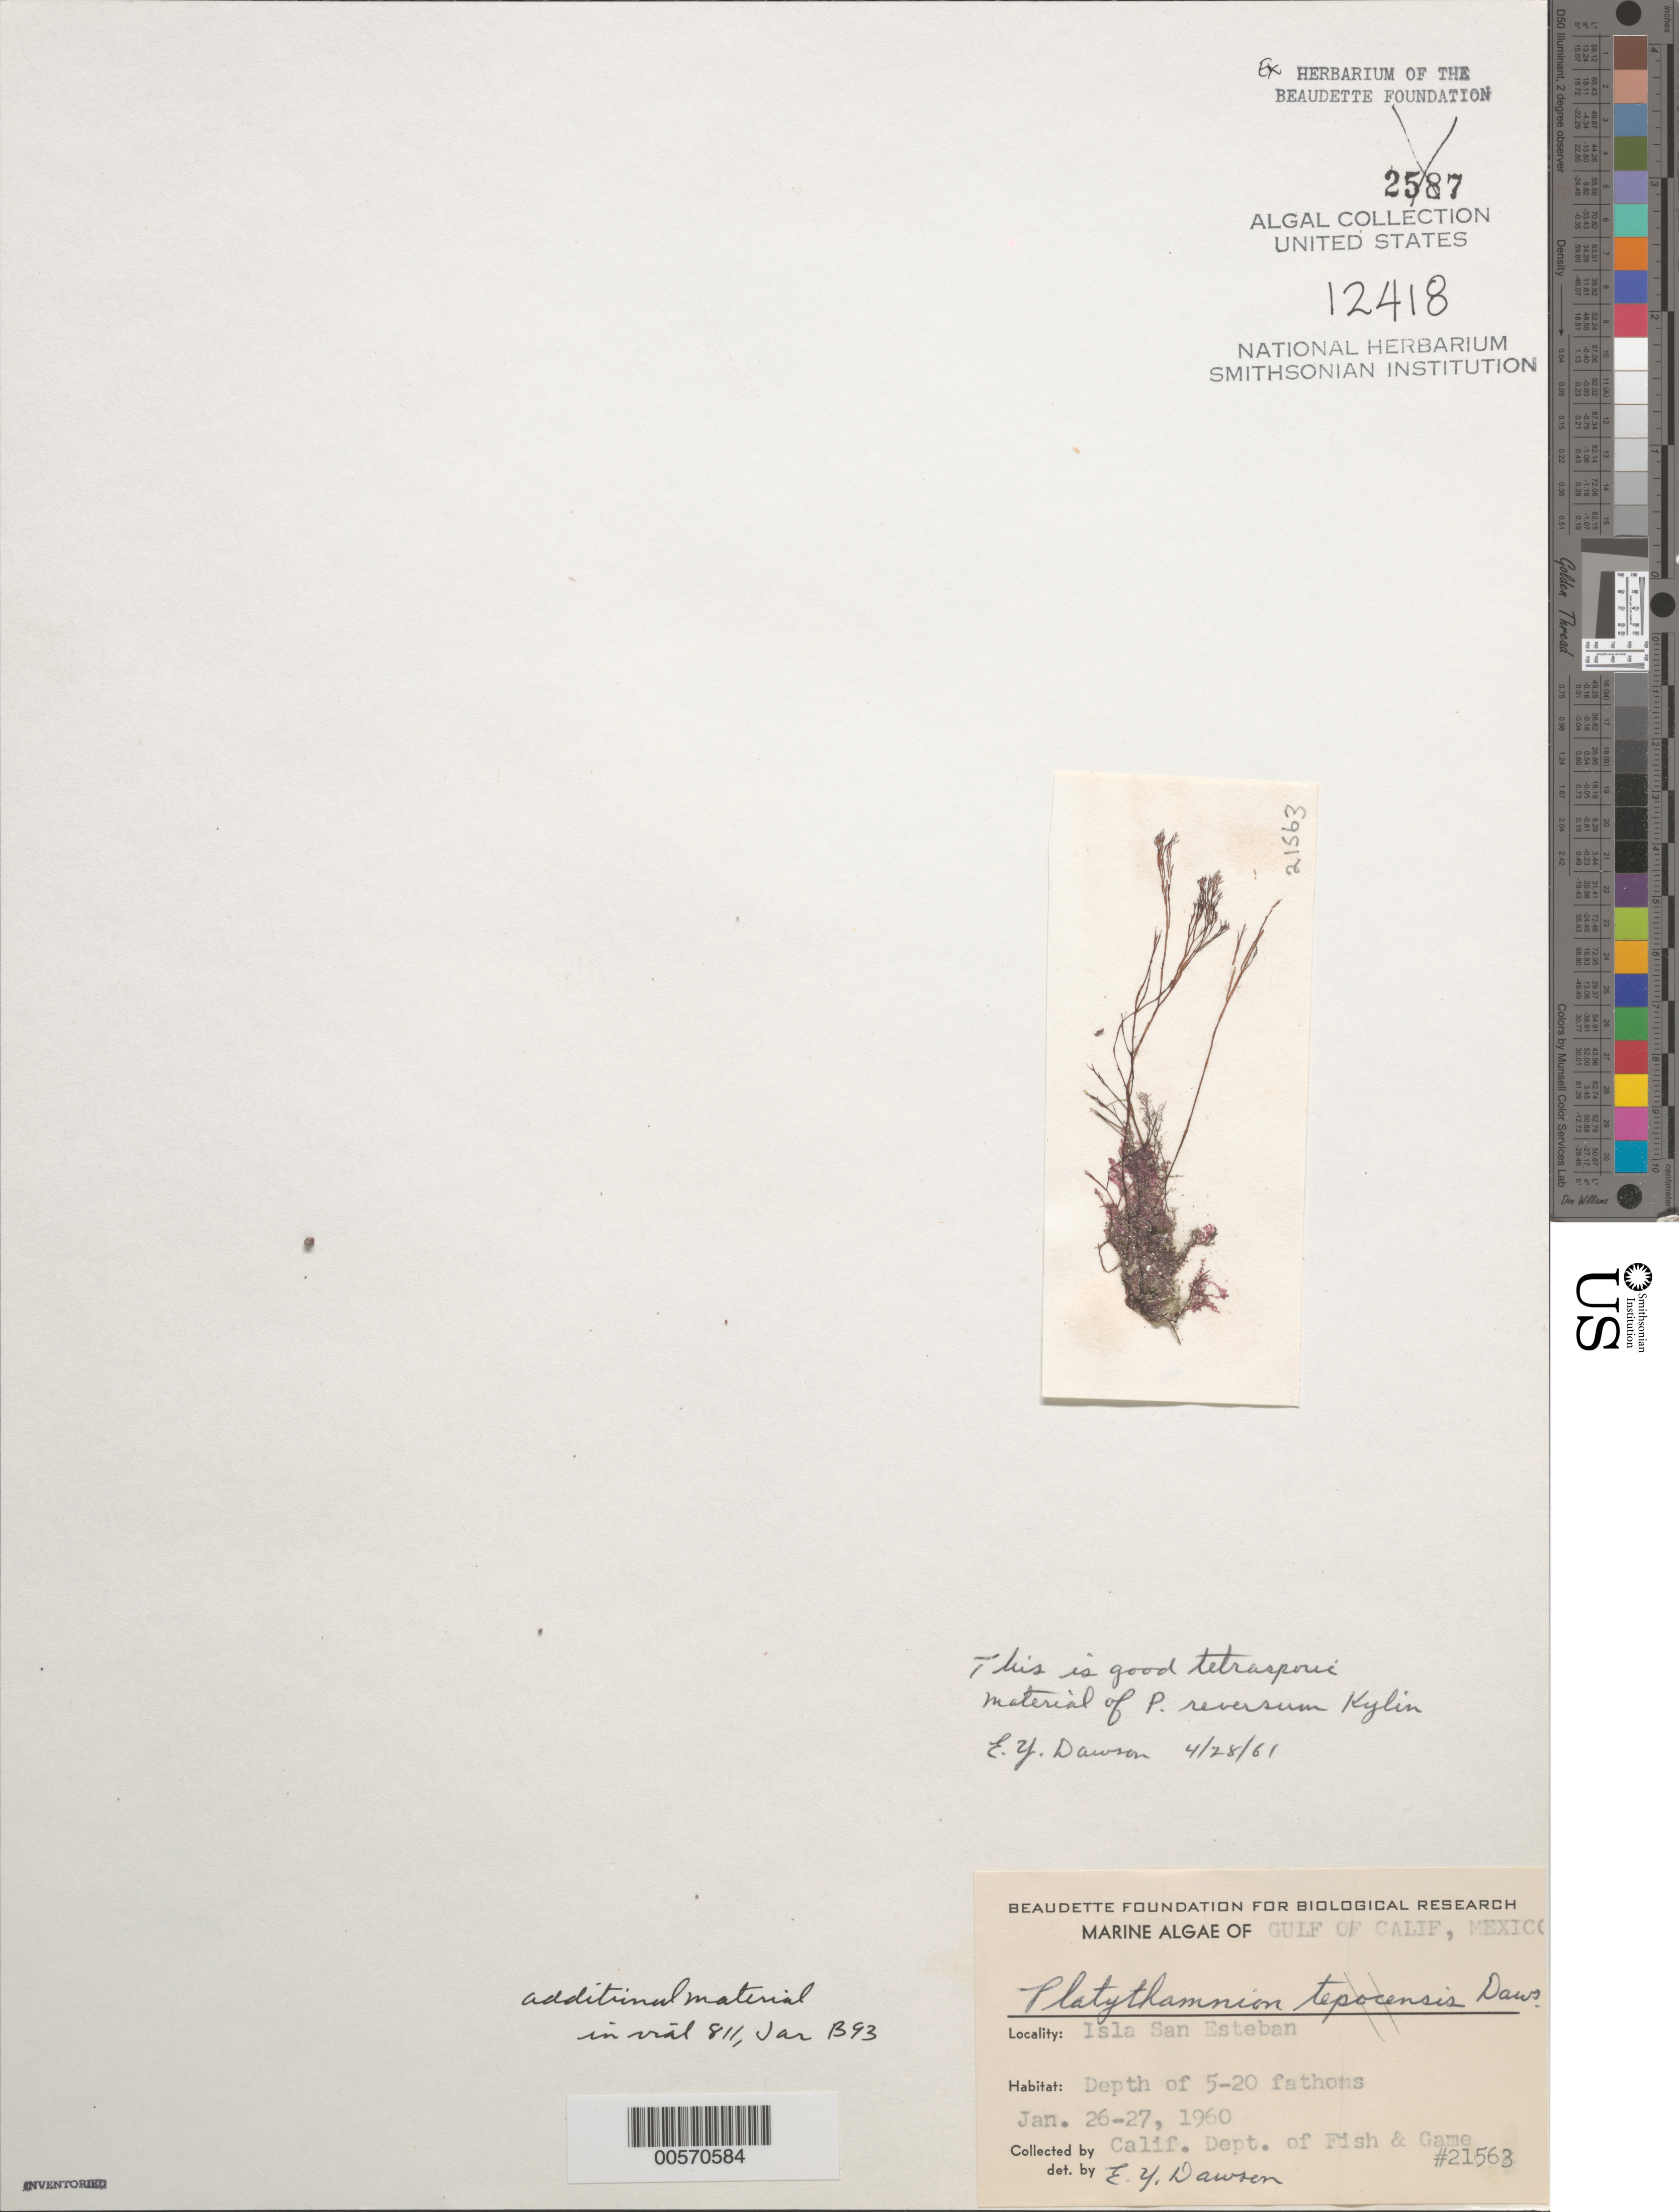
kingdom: Plantae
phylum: Rhodophyta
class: Florideophyceae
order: Ceramiales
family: Ceramiaceae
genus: Pterothamnion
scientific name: Pterothamnion villosum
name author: (Kylin) A. Athanasiadis & G.T.Kraft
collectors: California Dept of Fish & Game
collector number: EYD 21563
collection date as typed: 26 Jan 1960 TO 27 Jan 1960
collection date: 1960-01-26/1960-01-27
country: Mexico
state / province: Baja California Norte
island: Isla San Esteban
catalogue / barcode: US 12418